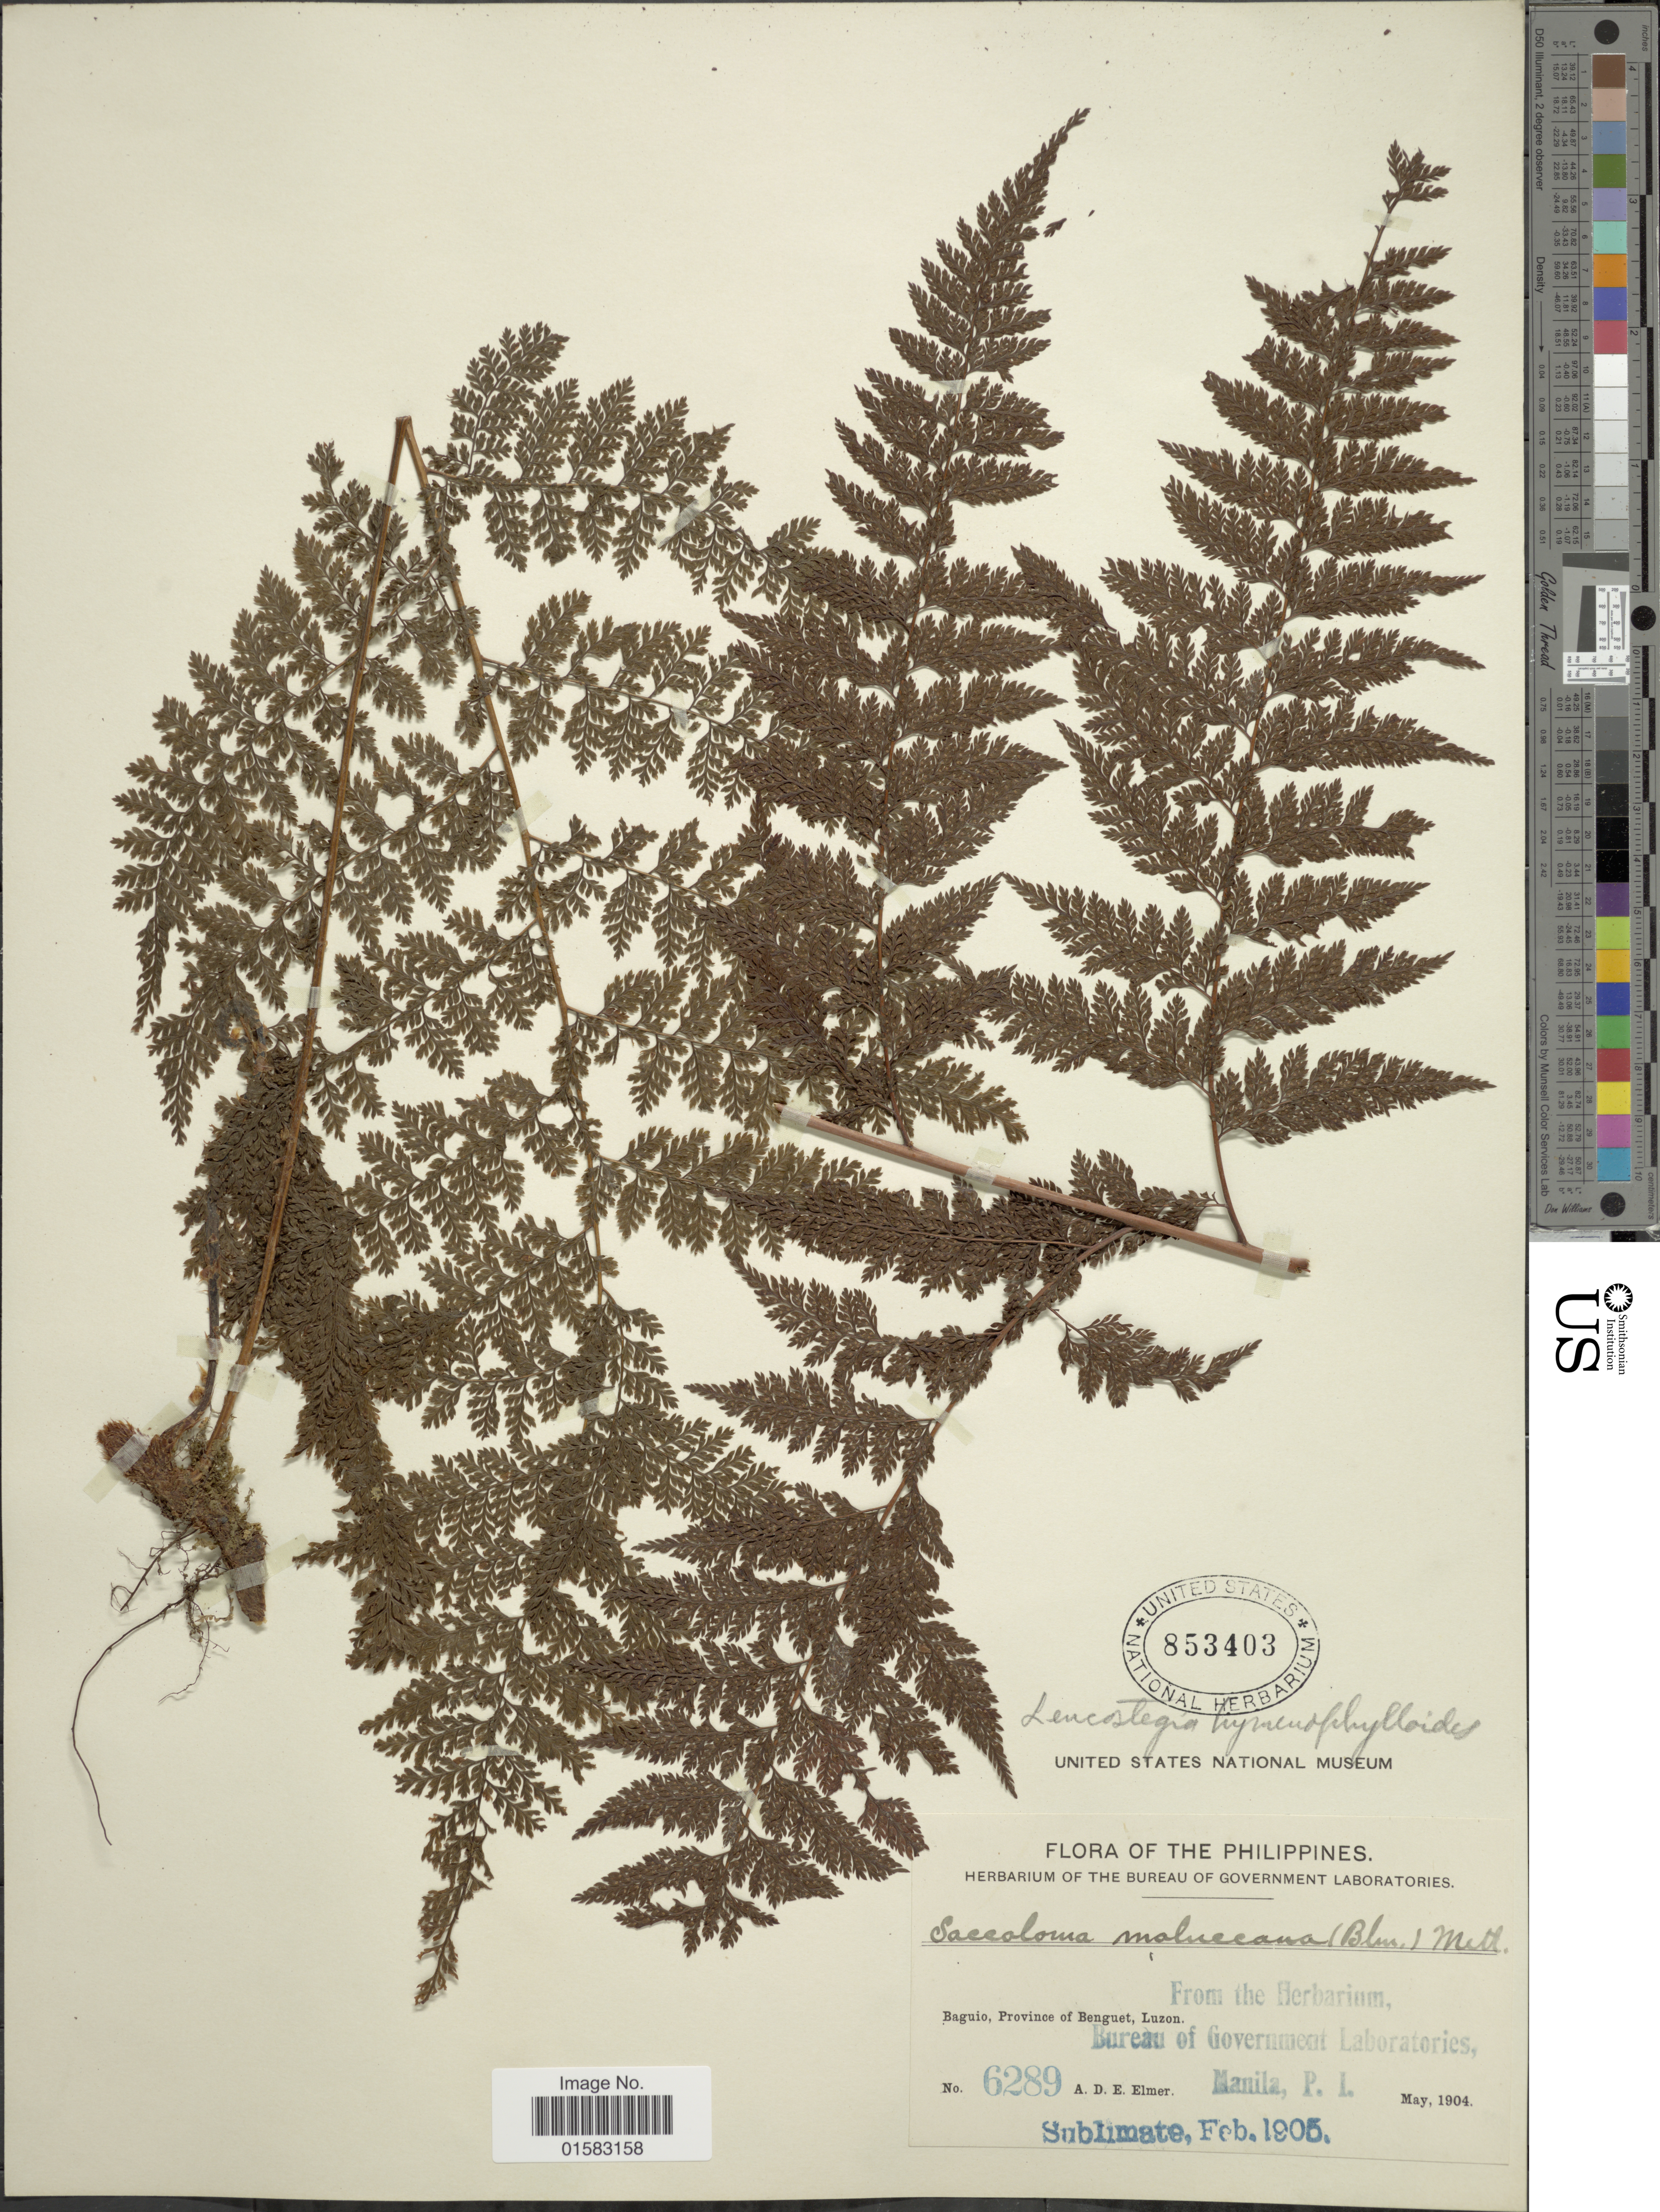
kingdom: Plantae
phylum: Tracheophyta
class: Polypodiopsida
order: Polypodiales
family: Davalliaceae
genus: Davallia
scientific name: Davallia hymenophylloides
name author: (Bedd.) Kuhn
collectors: A. D. E. Elmer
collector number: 6289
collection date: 1904-05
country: Philippines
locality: Baguio, Province of Benguet, Luzon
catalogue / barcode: US 853403